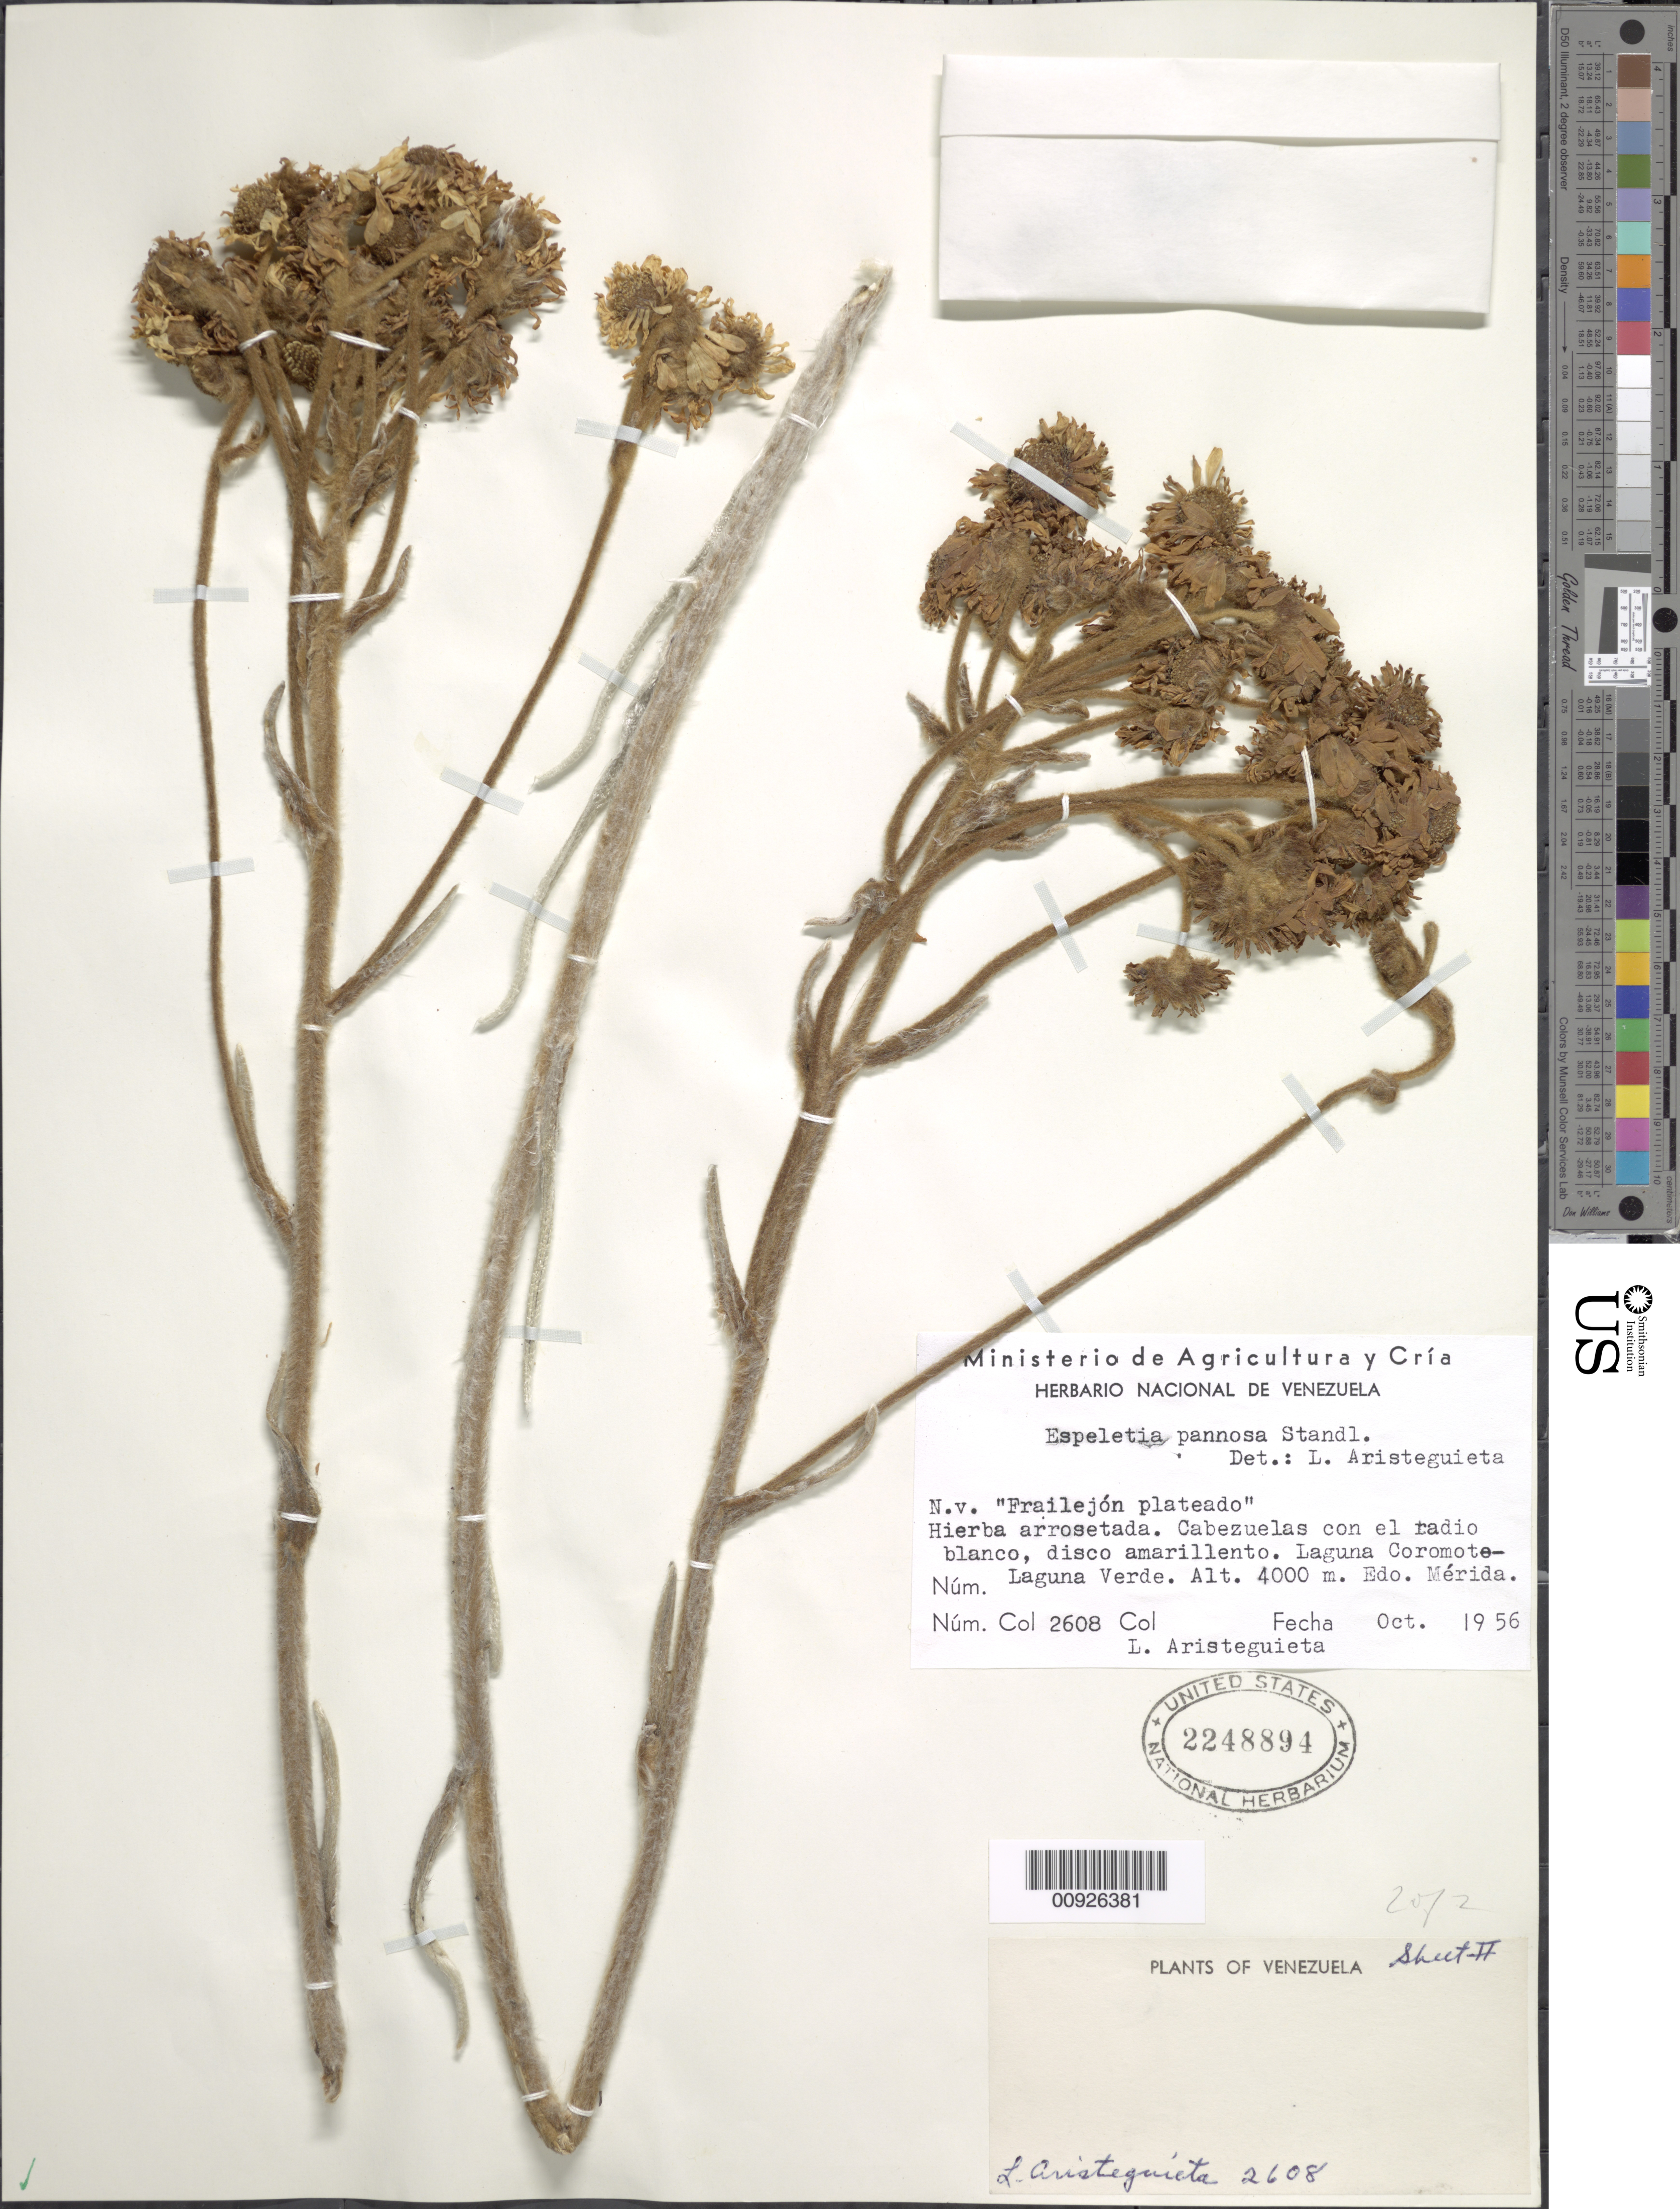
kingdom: Plantae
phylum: Tracheophyta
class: Magnoliopsida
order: Asterales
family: Asteraceae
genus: Espeletiopsis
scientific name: Espeletiopsis pannosa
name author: (Standl.) Cuatrec.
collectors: L. Aristeguieta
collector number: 2608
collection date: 1956-10-01/1956-10-31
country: Venezuela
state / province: Mérida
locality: Laguna Coromote - Laguna Verde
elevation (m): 4000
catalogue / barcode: US 2248894